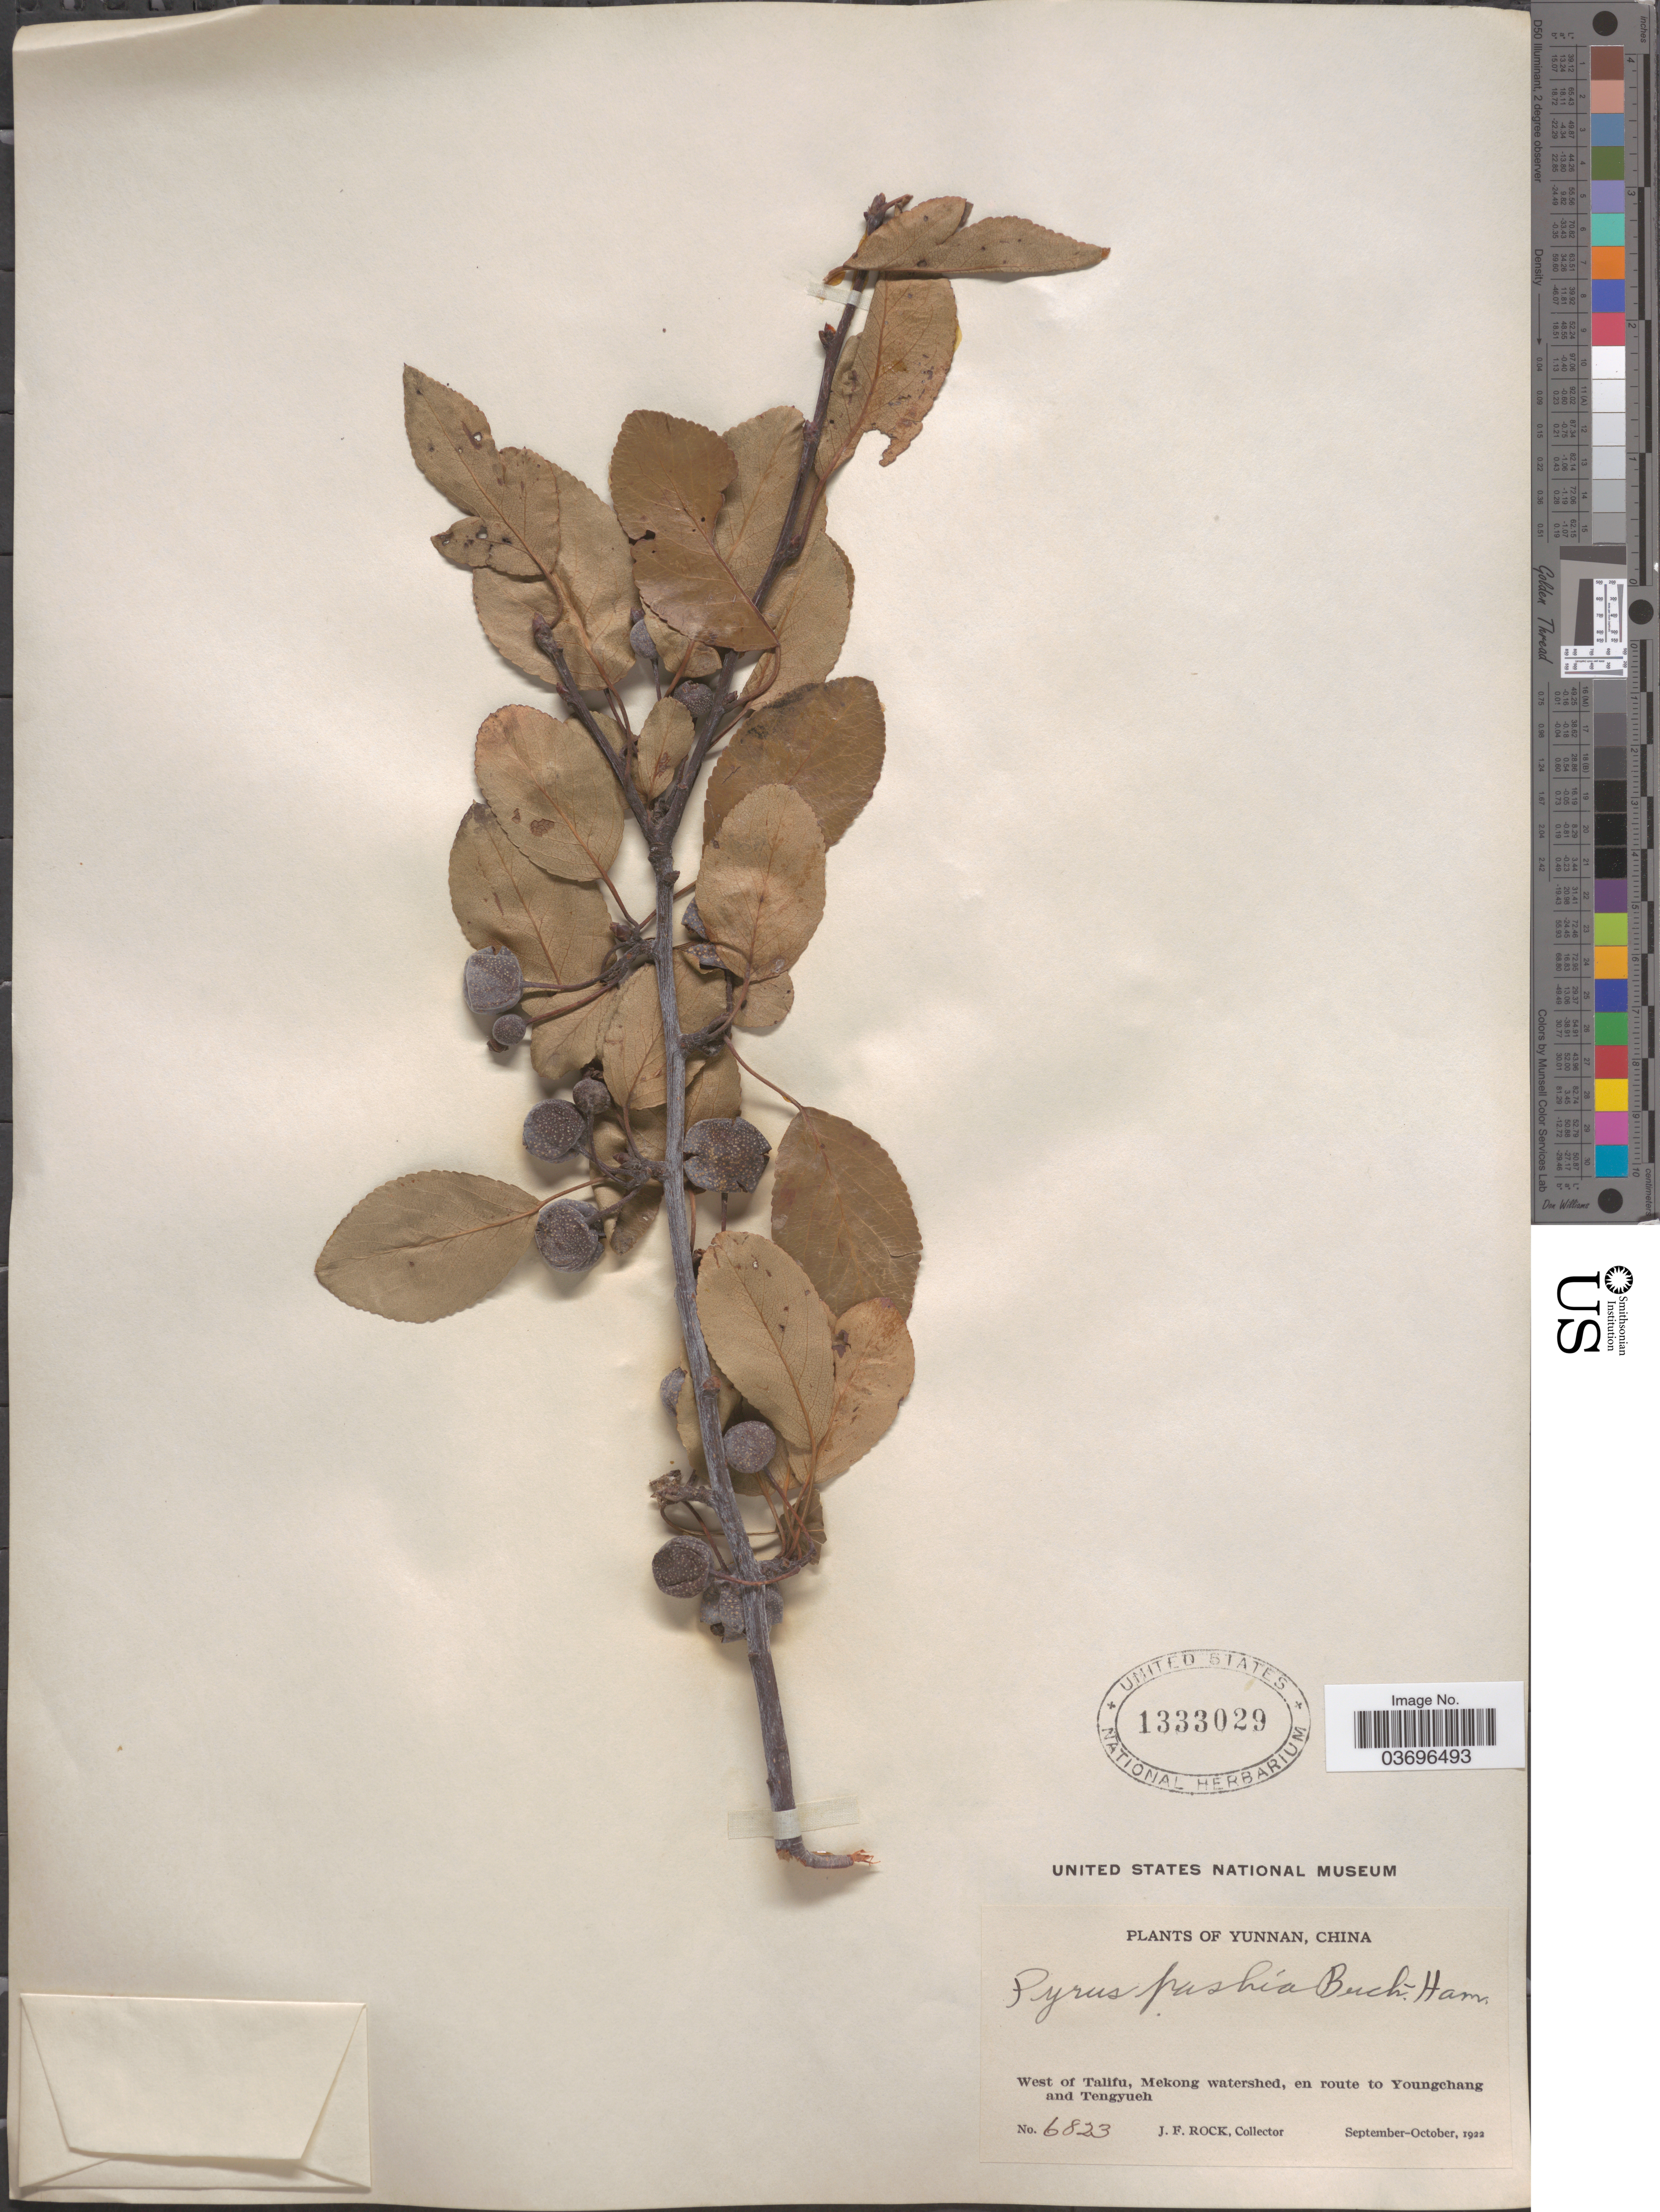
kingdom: Plantae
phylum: Tracheophyta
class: Magnoliopsida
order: Rosales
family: Rosaceae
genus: Pyrus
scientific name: Pyrus pashia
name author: Buch.-Ham. ex D. Don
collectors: J. Rock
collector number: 6823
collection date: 1922-09/1922-10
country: China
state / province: Yunnan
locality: West of Talifu, Mekong watershed, en route to Youngchang and Tengyueh.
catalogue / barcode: US 1333029